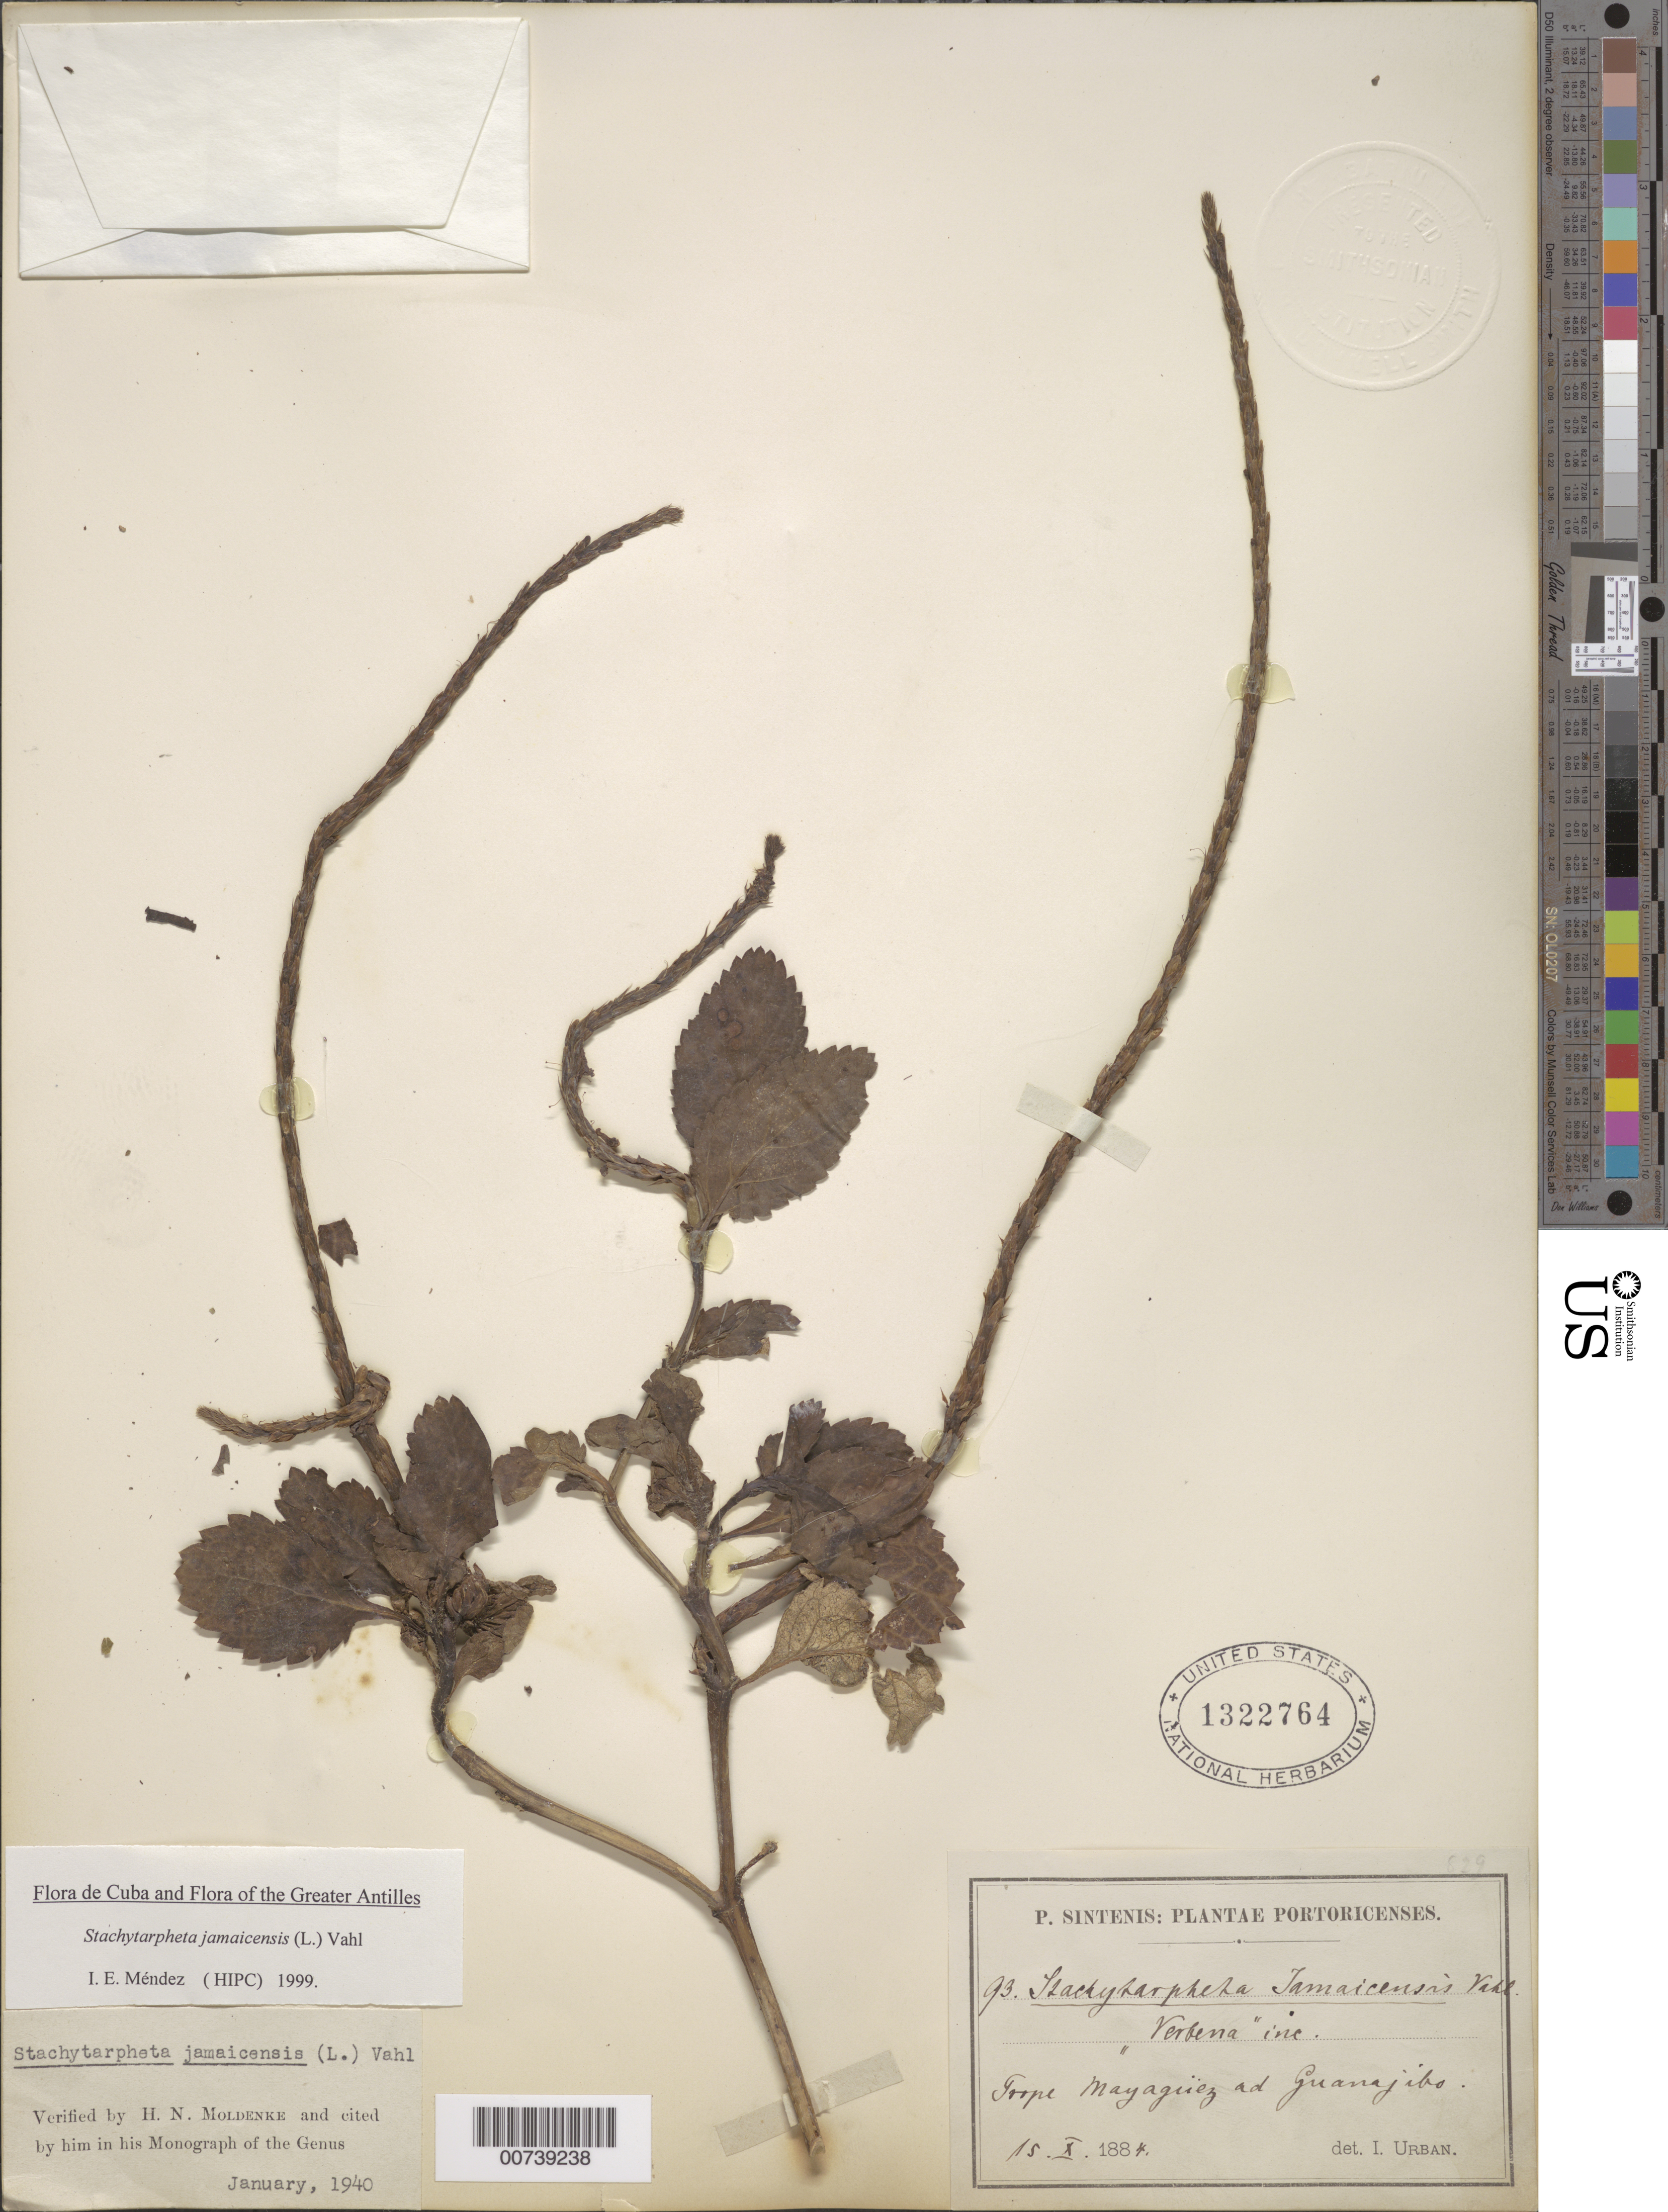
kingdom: Plantae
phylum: Tracheophyta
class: Magnoliopsida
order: Lamiales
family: Verbenaceae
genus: Stachytarpheta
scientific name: Stachytarpheta jamaicensis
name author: (L.) Vahl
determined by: Méndez, Isidro E., (HIPC)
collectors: P. Sintenis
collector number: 93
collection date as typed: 15 Oct 1884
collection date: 1884-10-15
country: Puerto Rico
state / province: Mayagüez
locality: Prope Mayaguez ad Guanajibo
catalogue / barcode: US 1322764